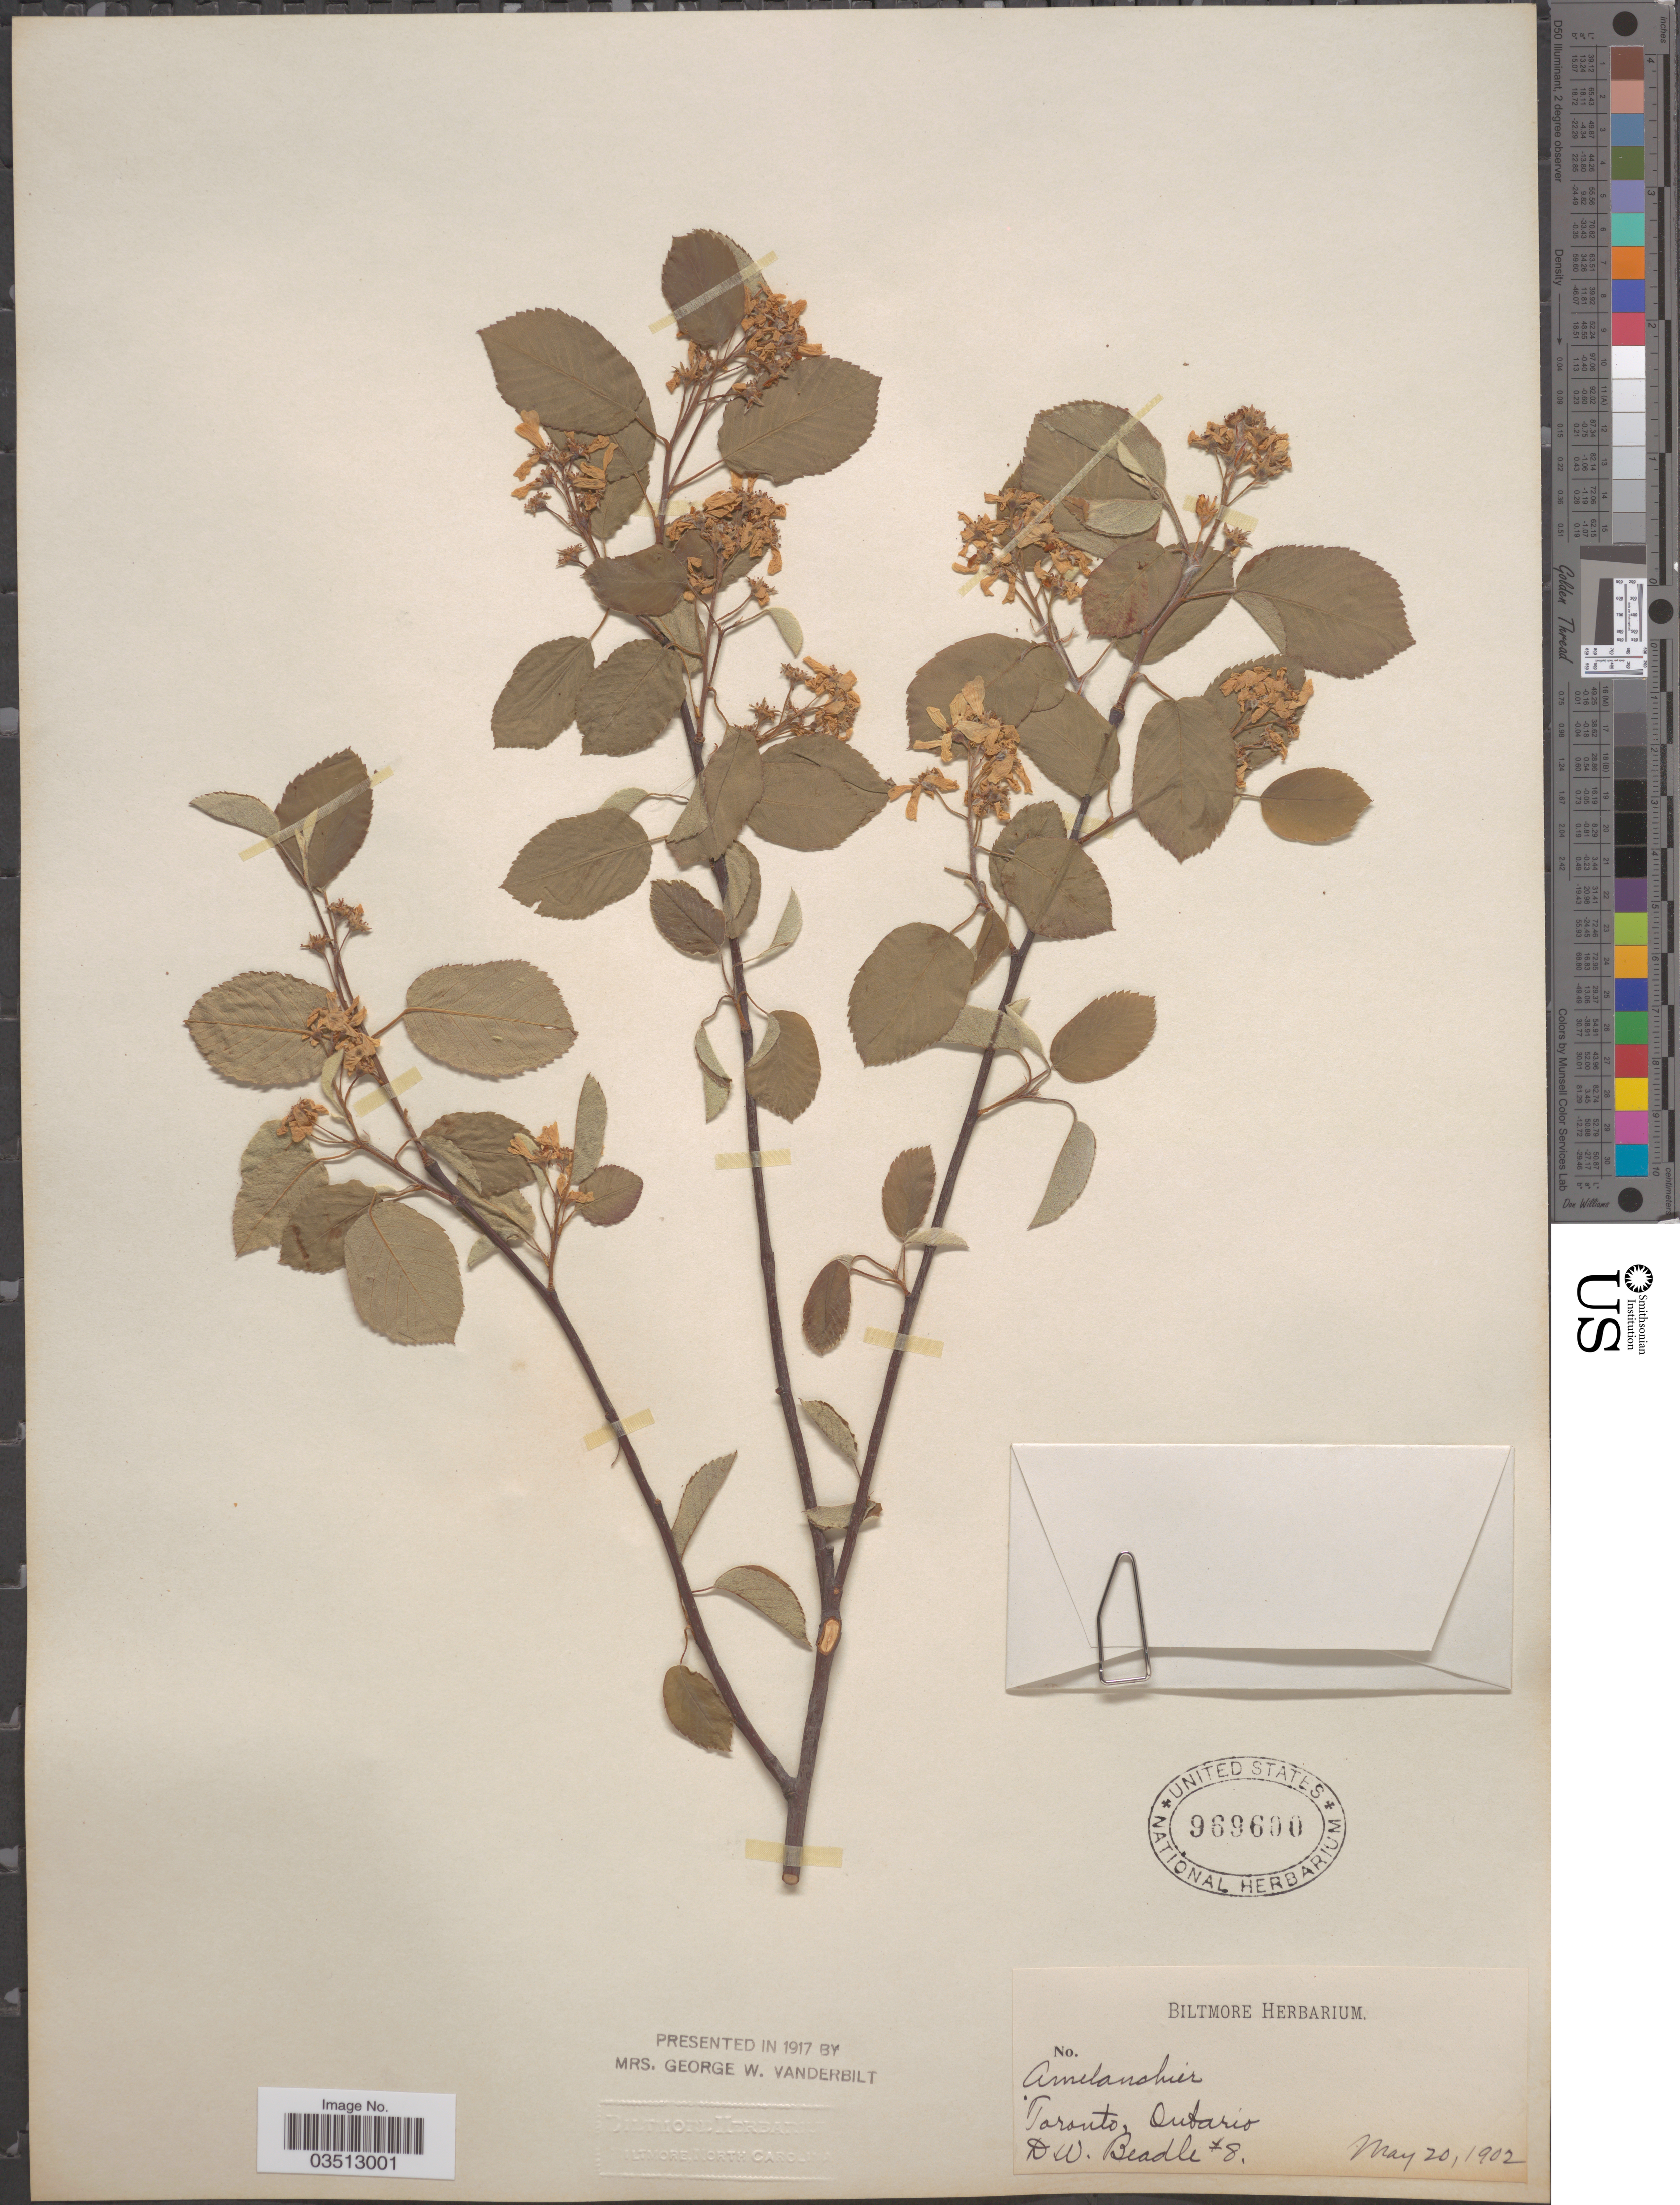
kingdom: Plantae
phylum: Tracheophyta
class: Magnoliopsida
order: Rosales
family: Rosaceae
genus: Amelanchier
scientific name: Amelanchier sp.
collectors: D. Beadle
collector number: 8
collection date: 1902-05-20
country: Canada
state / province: Ontario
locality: Toronto.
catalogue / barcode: US 969600